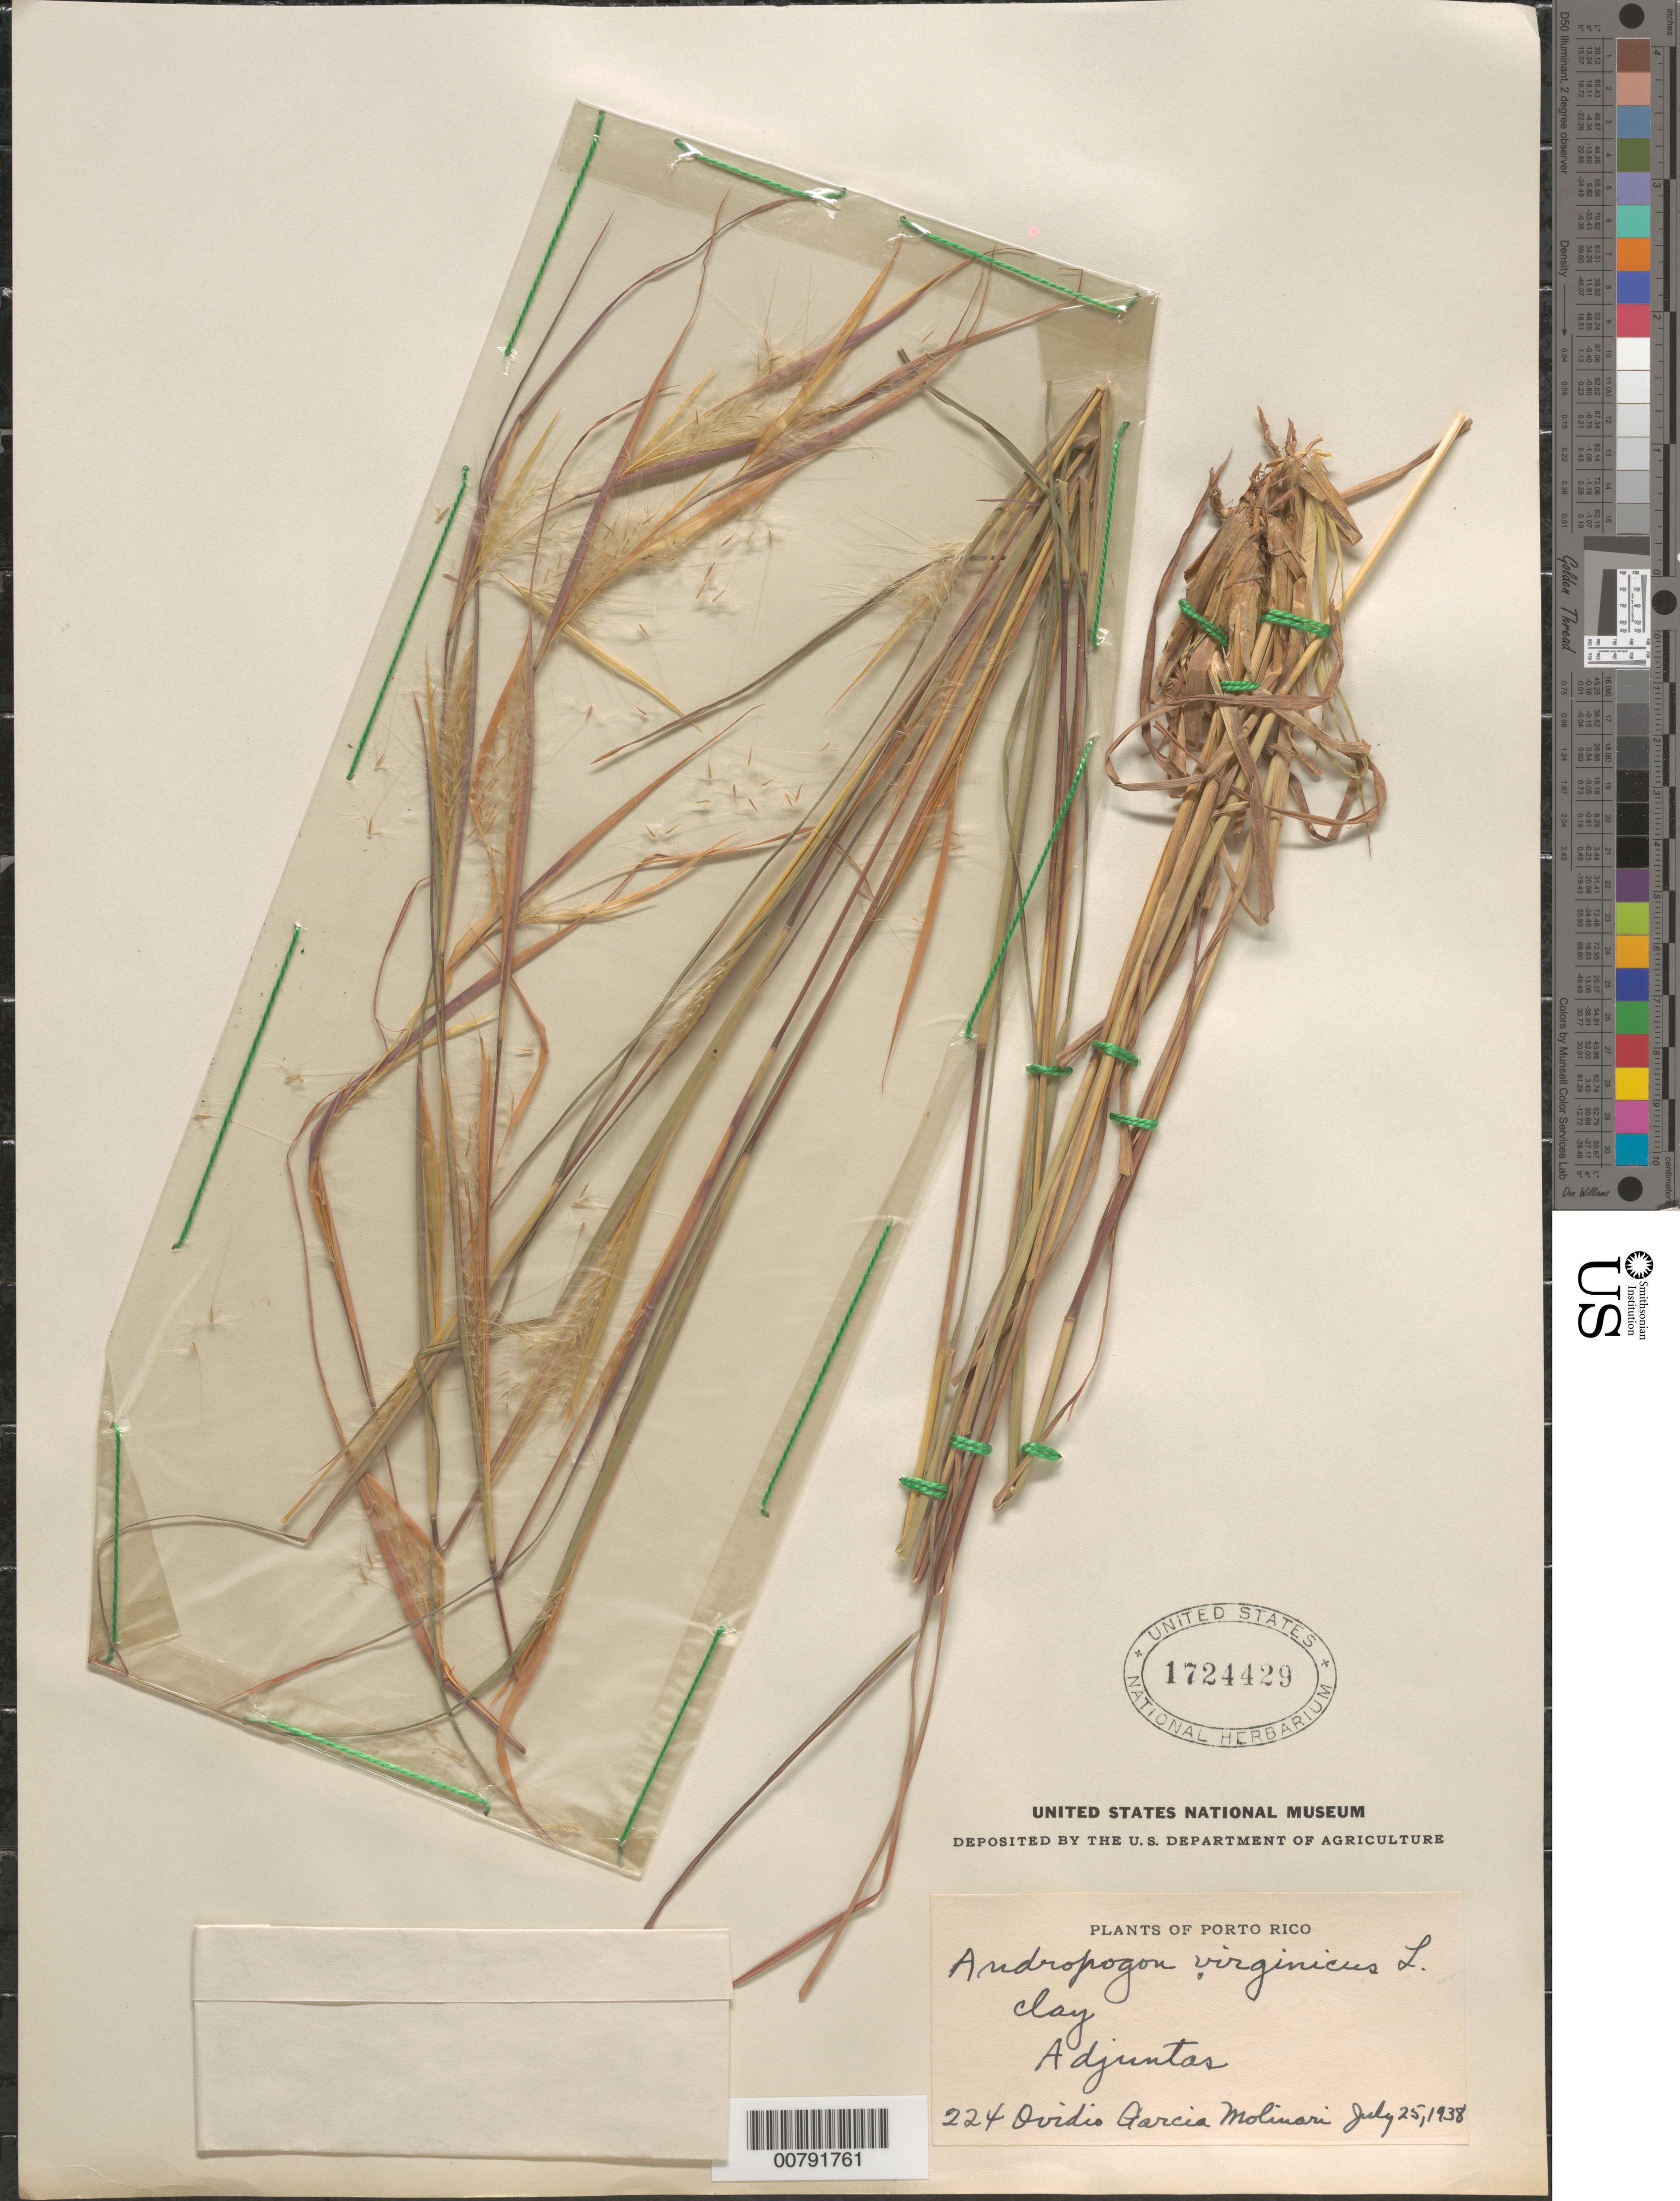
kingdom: Plantae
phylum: Tracheophyta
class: Liliopsida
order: Poales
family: Poaceae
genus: Andropogon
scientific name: Andropogon virginicus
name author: L.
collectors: O. García-Molinari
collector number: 224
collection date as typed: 25 Jul 1938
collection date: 1938-07-25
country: Puerto Rico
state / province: Adjuntas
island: Puerto Rico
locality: Adjuntas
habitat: Clay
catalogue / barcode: US 1724429